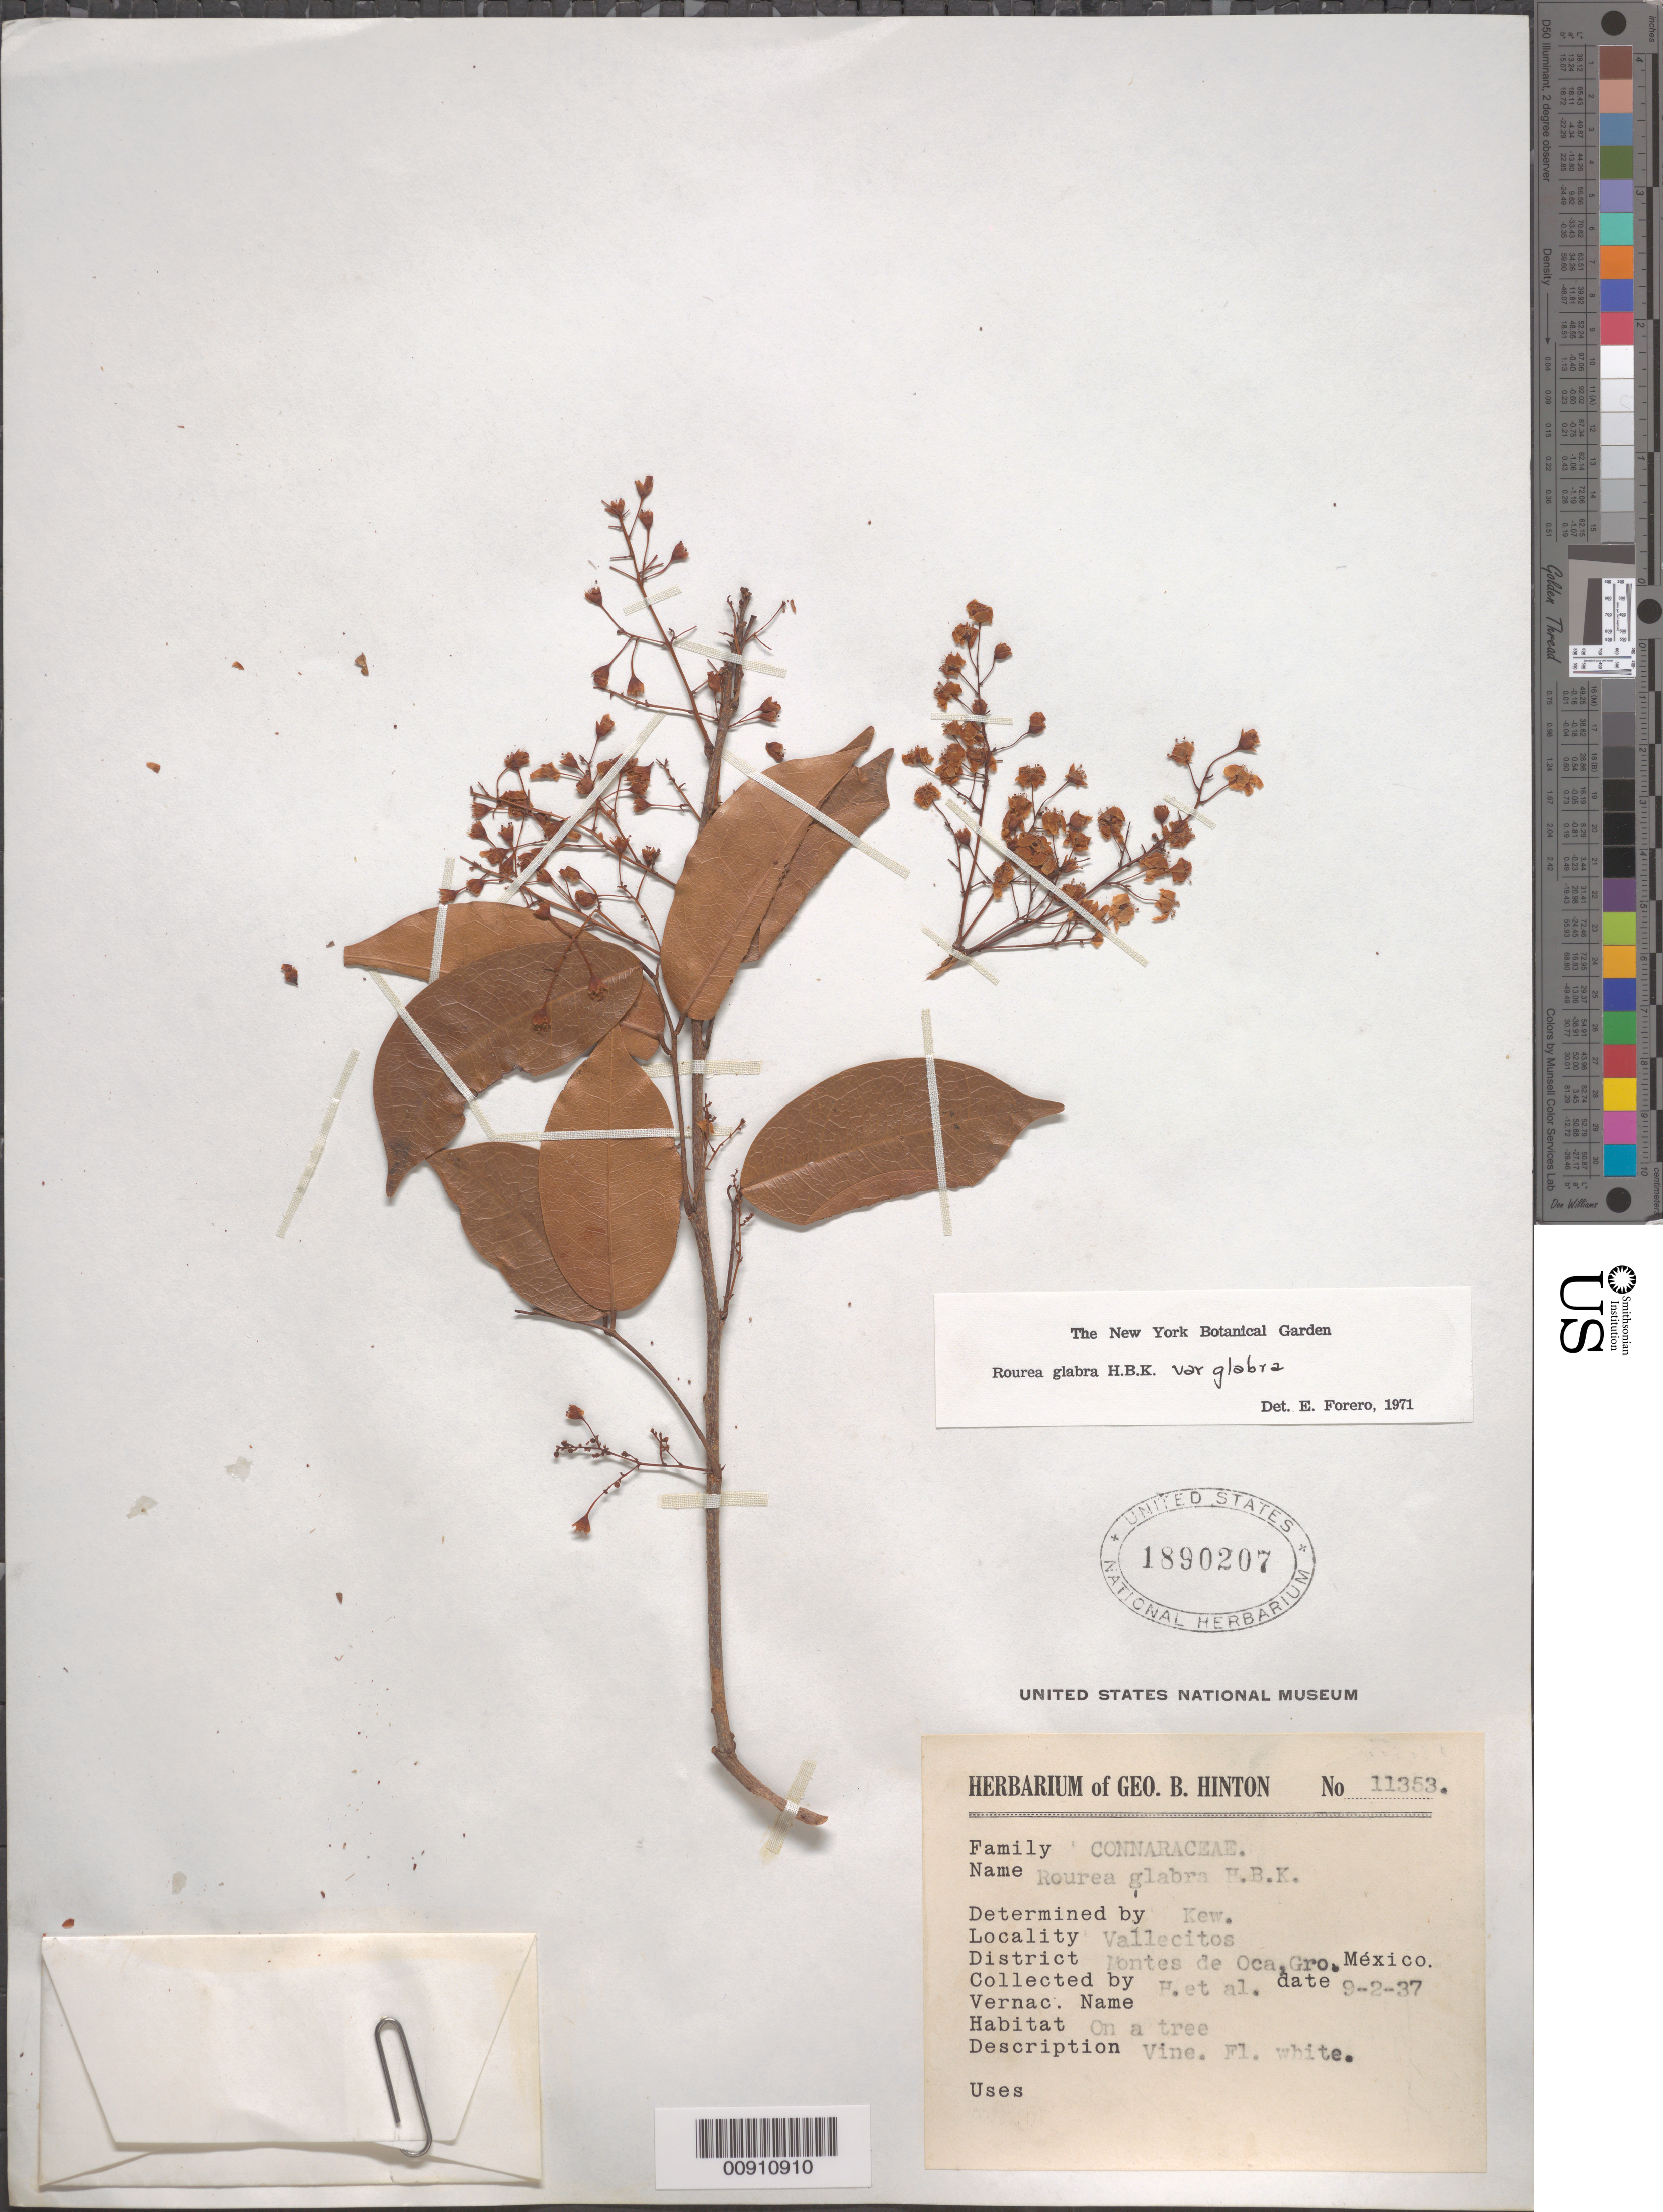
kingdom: Plantae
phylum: Tracheophyta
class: Magnoliopsida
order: Oxalidales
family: Connaraceae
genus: Rourea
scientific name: Rourea glabra var. glabra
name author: Kunth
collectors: G. B. Hinton & et al.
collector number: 11353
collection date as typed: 02 Sep 1937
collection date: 1937-09-02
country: Mexico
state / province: Guerrero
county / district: Montes de Oca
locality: Vallecitos, District Montes de Oca, Guerrero.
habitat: On a tree.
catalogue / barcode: US 1890207